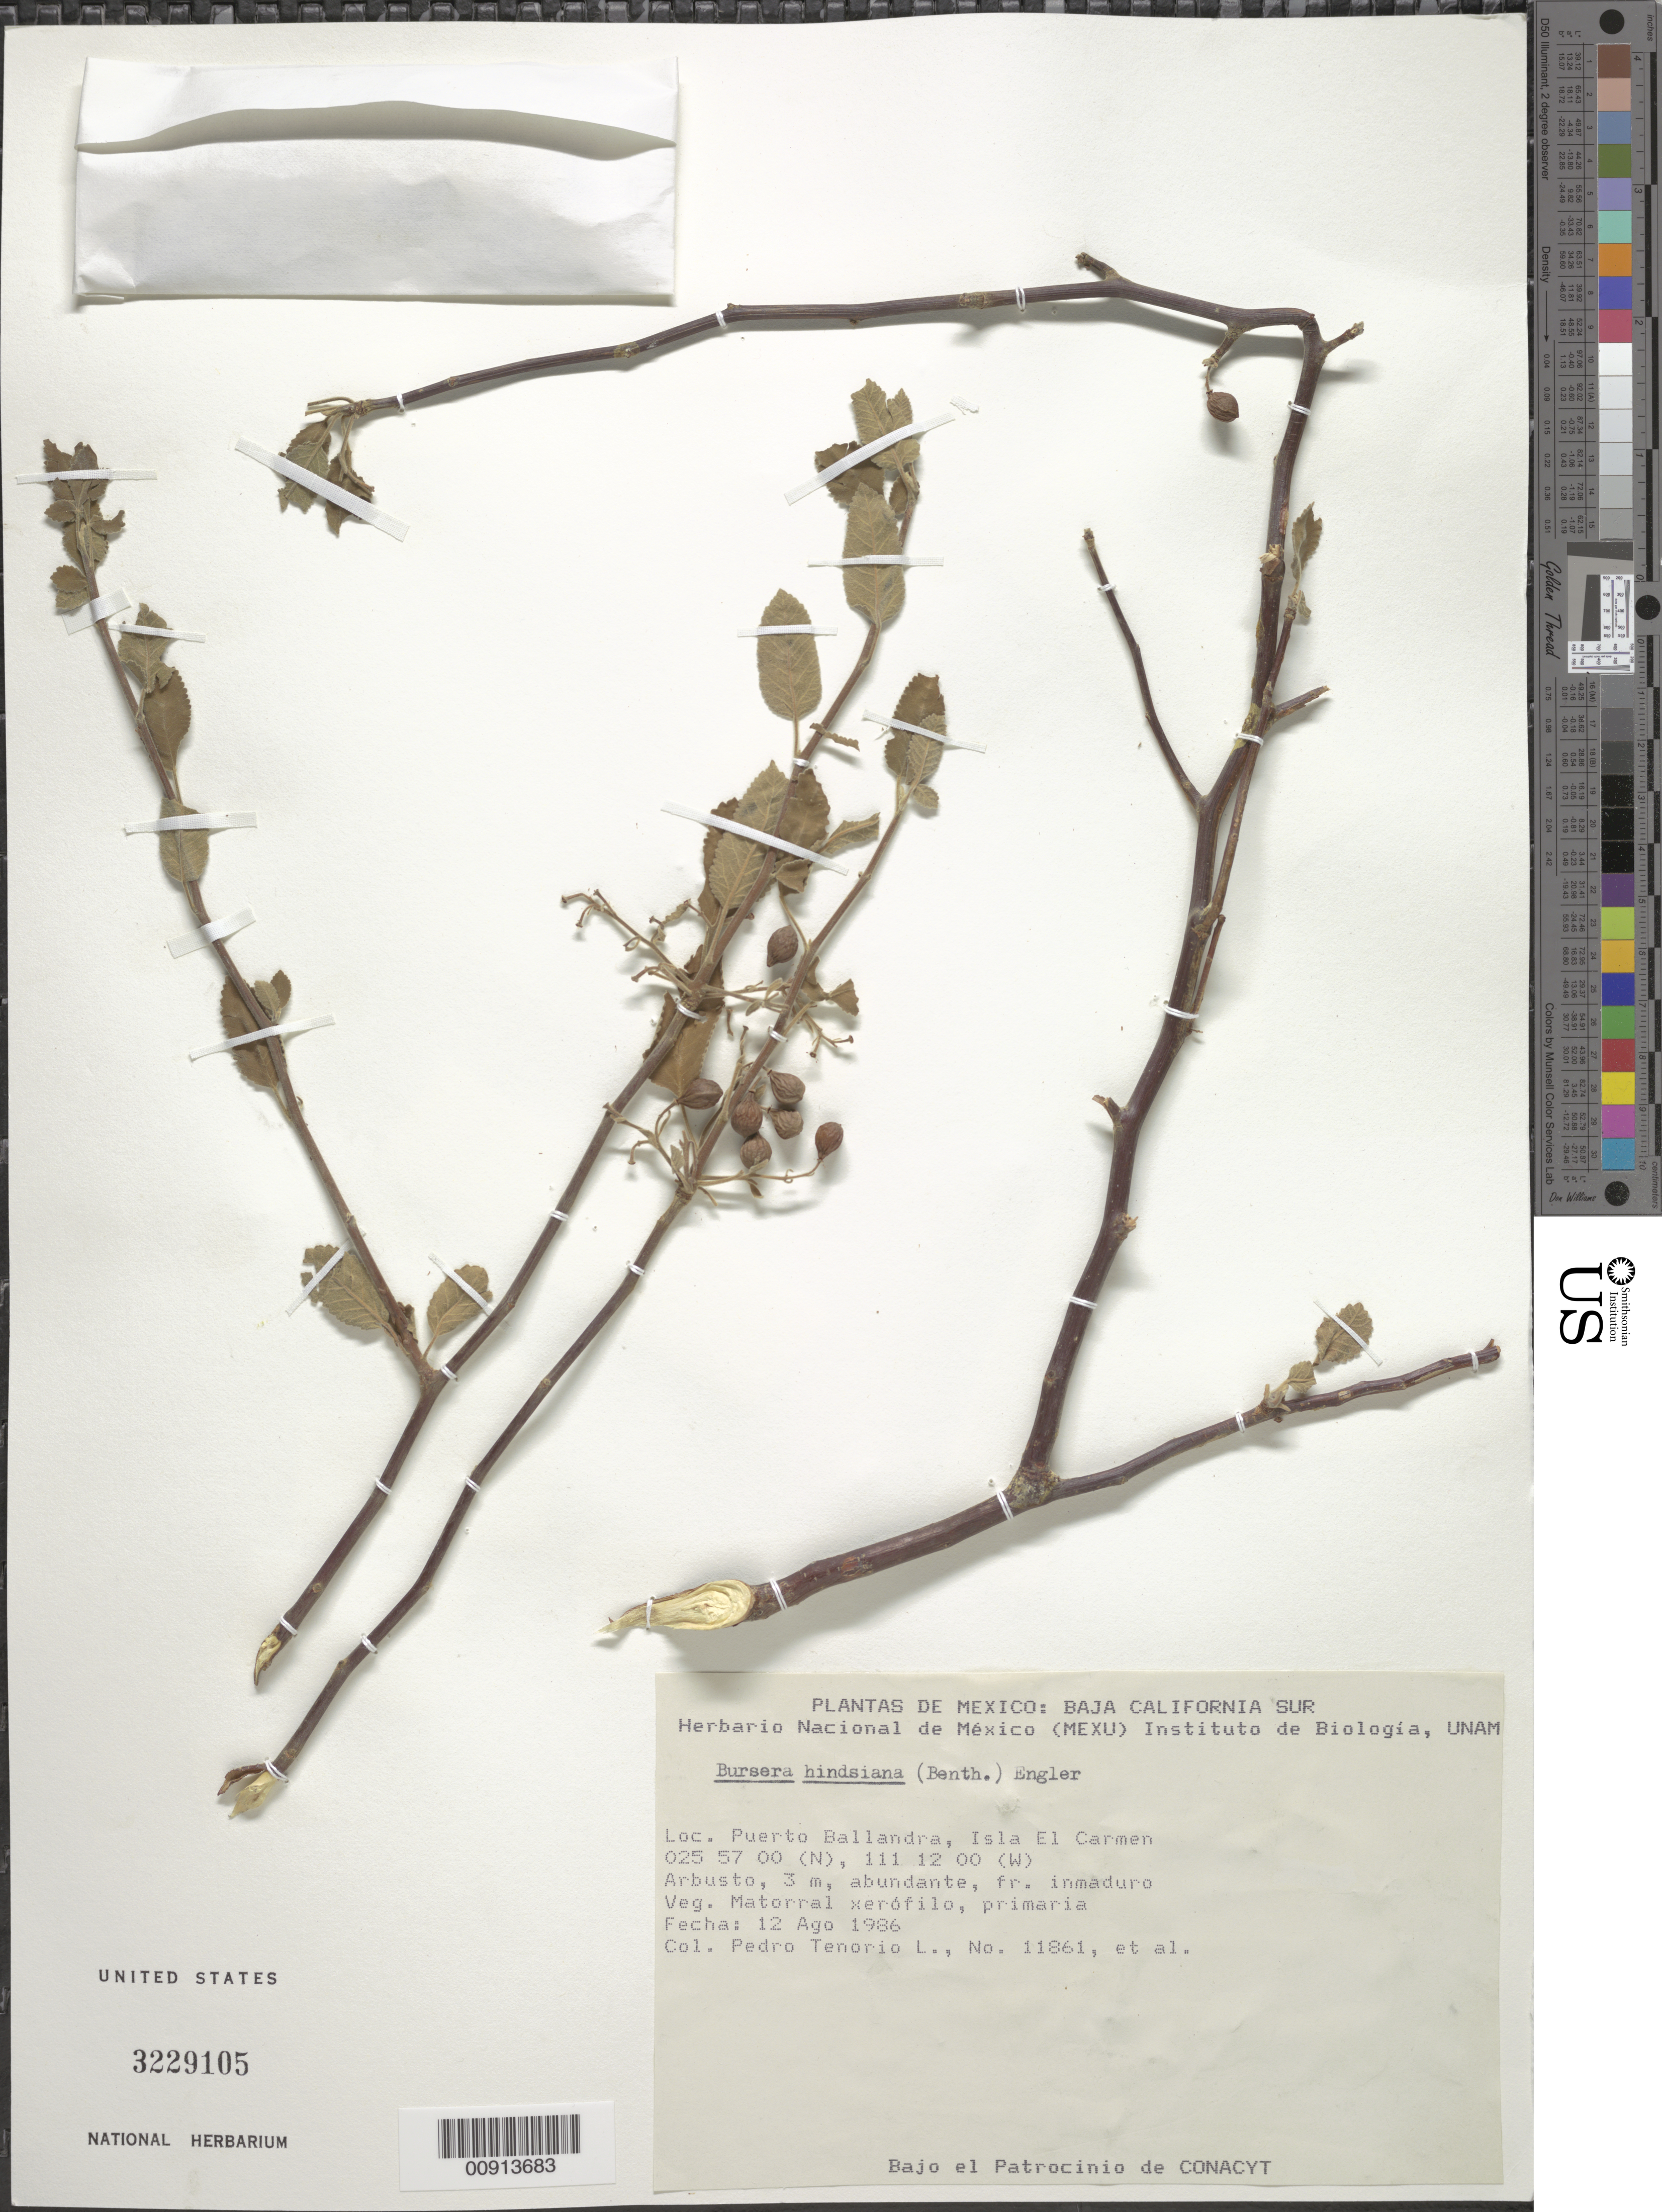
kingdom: Plantae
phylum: Tracheophyta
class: Magnoliopsida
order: Sapindales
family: Burseraceae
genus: Bursera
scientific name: Bursera hindsiana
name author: (Benth.) Engl.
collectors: P. Tenorio L. & et al.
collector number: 11861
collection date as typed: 12 Aug 1986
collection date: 1986-08-12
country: Mexico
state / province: Baja California Sur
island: Carmen I.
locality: Puerto Ballandra, Isla El Carmen.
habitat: Matorral xerófilo, primaria.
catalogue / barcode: US 3229105